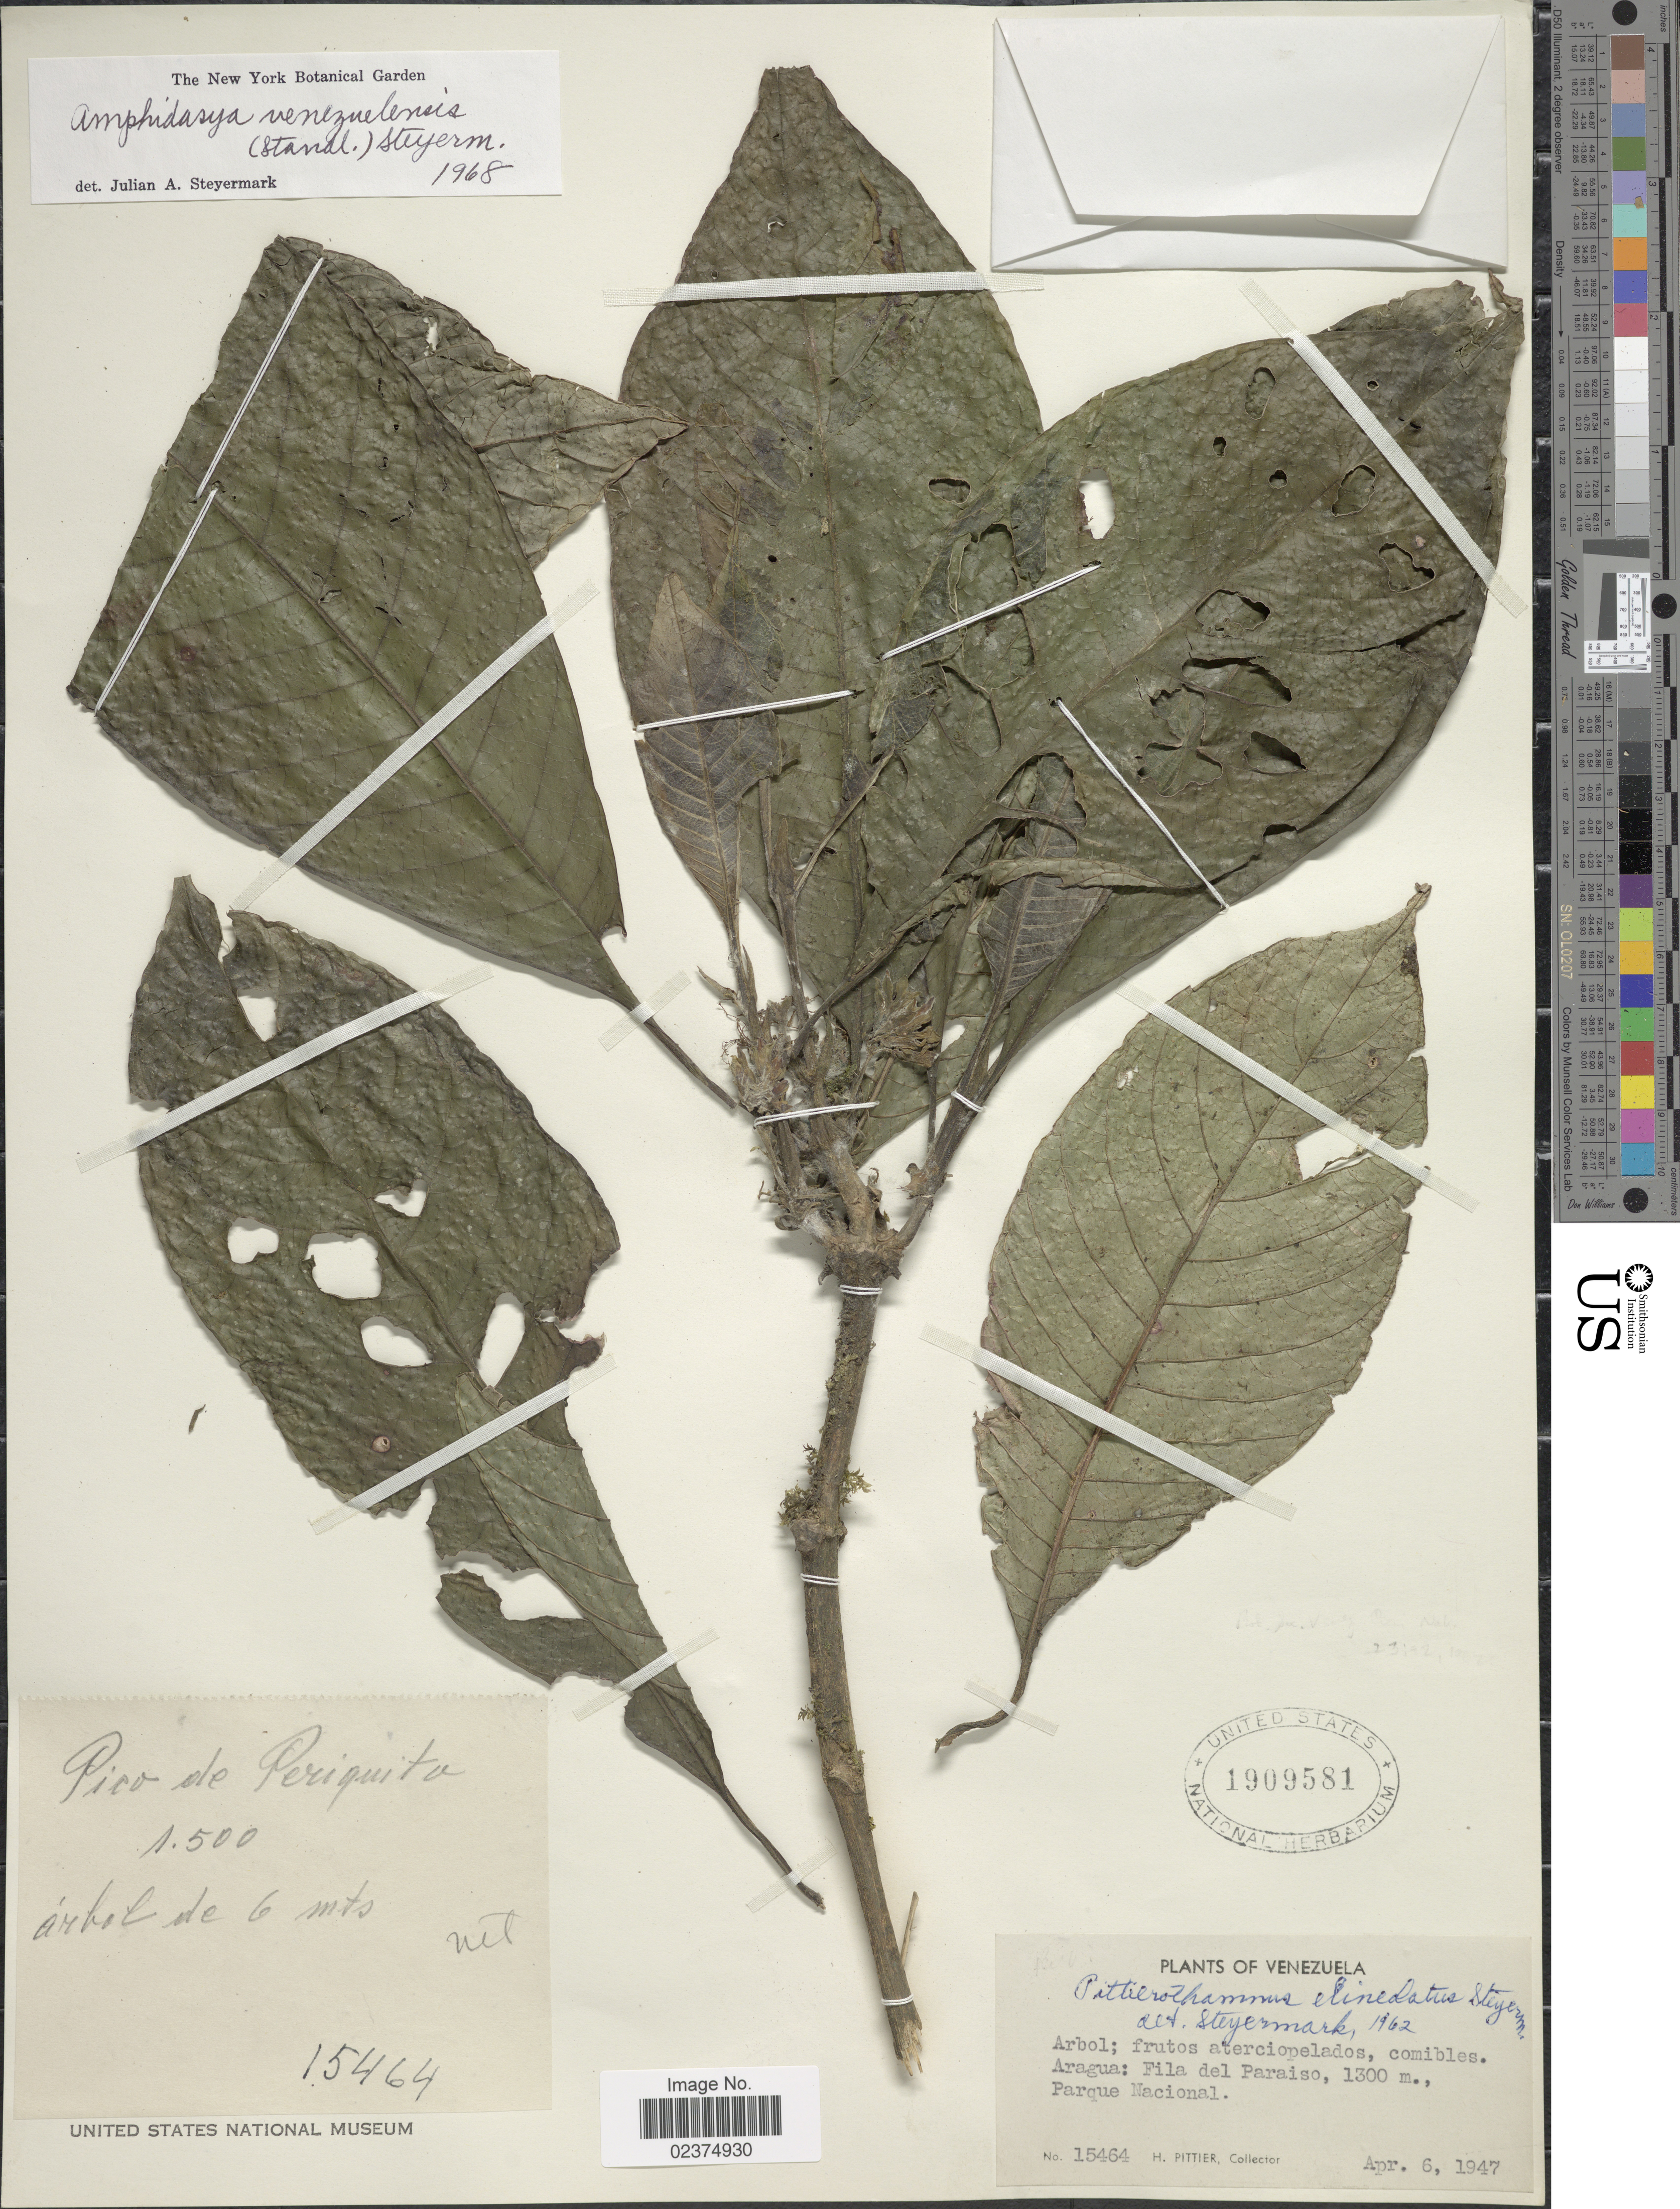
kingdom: Plantae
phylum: Tracheophyta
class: Magnoliopsida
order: Gentianales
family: Rubiaceae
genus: Amphidasya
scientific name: Amphidasya venezuelensis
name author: (Standl.) Steyerm.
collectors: H. F. Pittier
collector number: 15464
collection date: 1947-04-06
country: Venezuela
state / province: Aragua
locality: Fila del Paraiso, Parque Nacional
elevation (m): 1300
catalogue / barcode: US 1909581